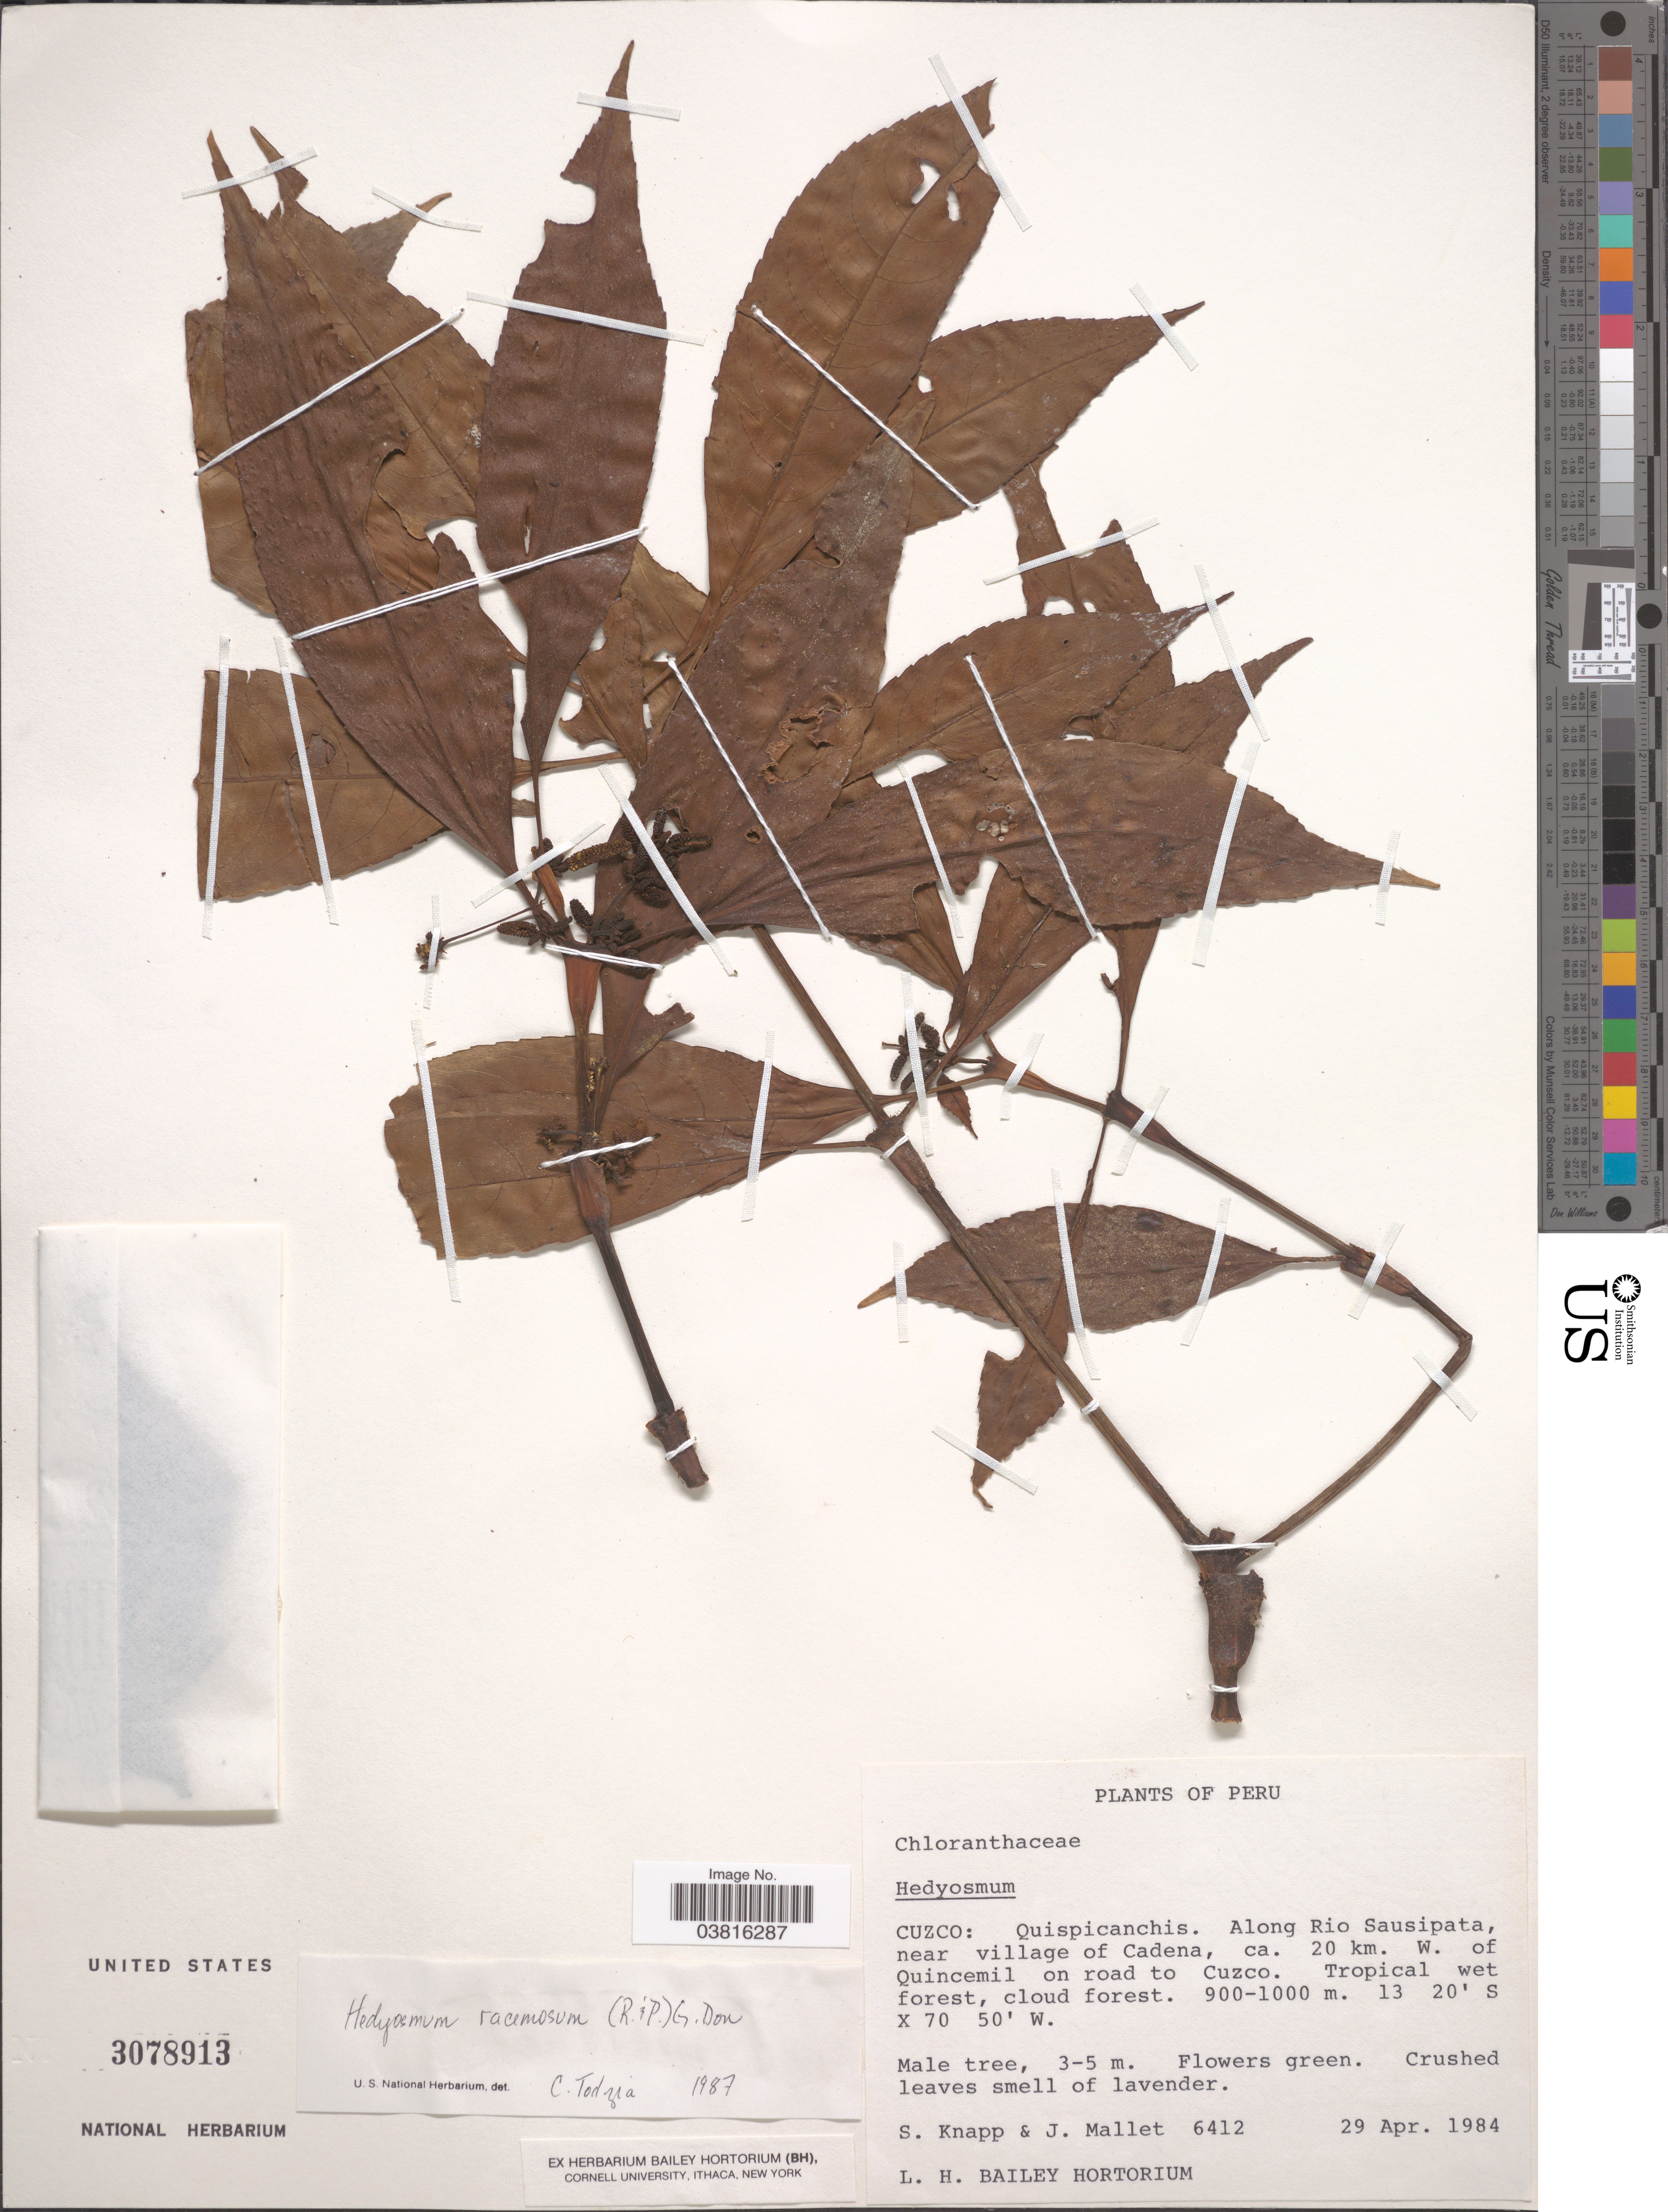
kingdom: Plantae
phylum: Tracheophyta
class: Magnoliopsida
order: Chloranthales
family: Chloranthaceae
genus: Hedyosmum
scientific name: Hedyosmum racemosum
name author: (Ruiz & Pav.) G. Don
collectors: S. Knapp & J. Mallet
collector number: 6412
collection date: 1984-04-29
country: Peru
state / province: Cusco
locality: Quispicanchis. Along Rio Sausipata, near village of Cadena, ca. 20 km. W. of Quincemil on road to Cuzco.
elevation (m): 900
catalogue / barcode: US 3078913